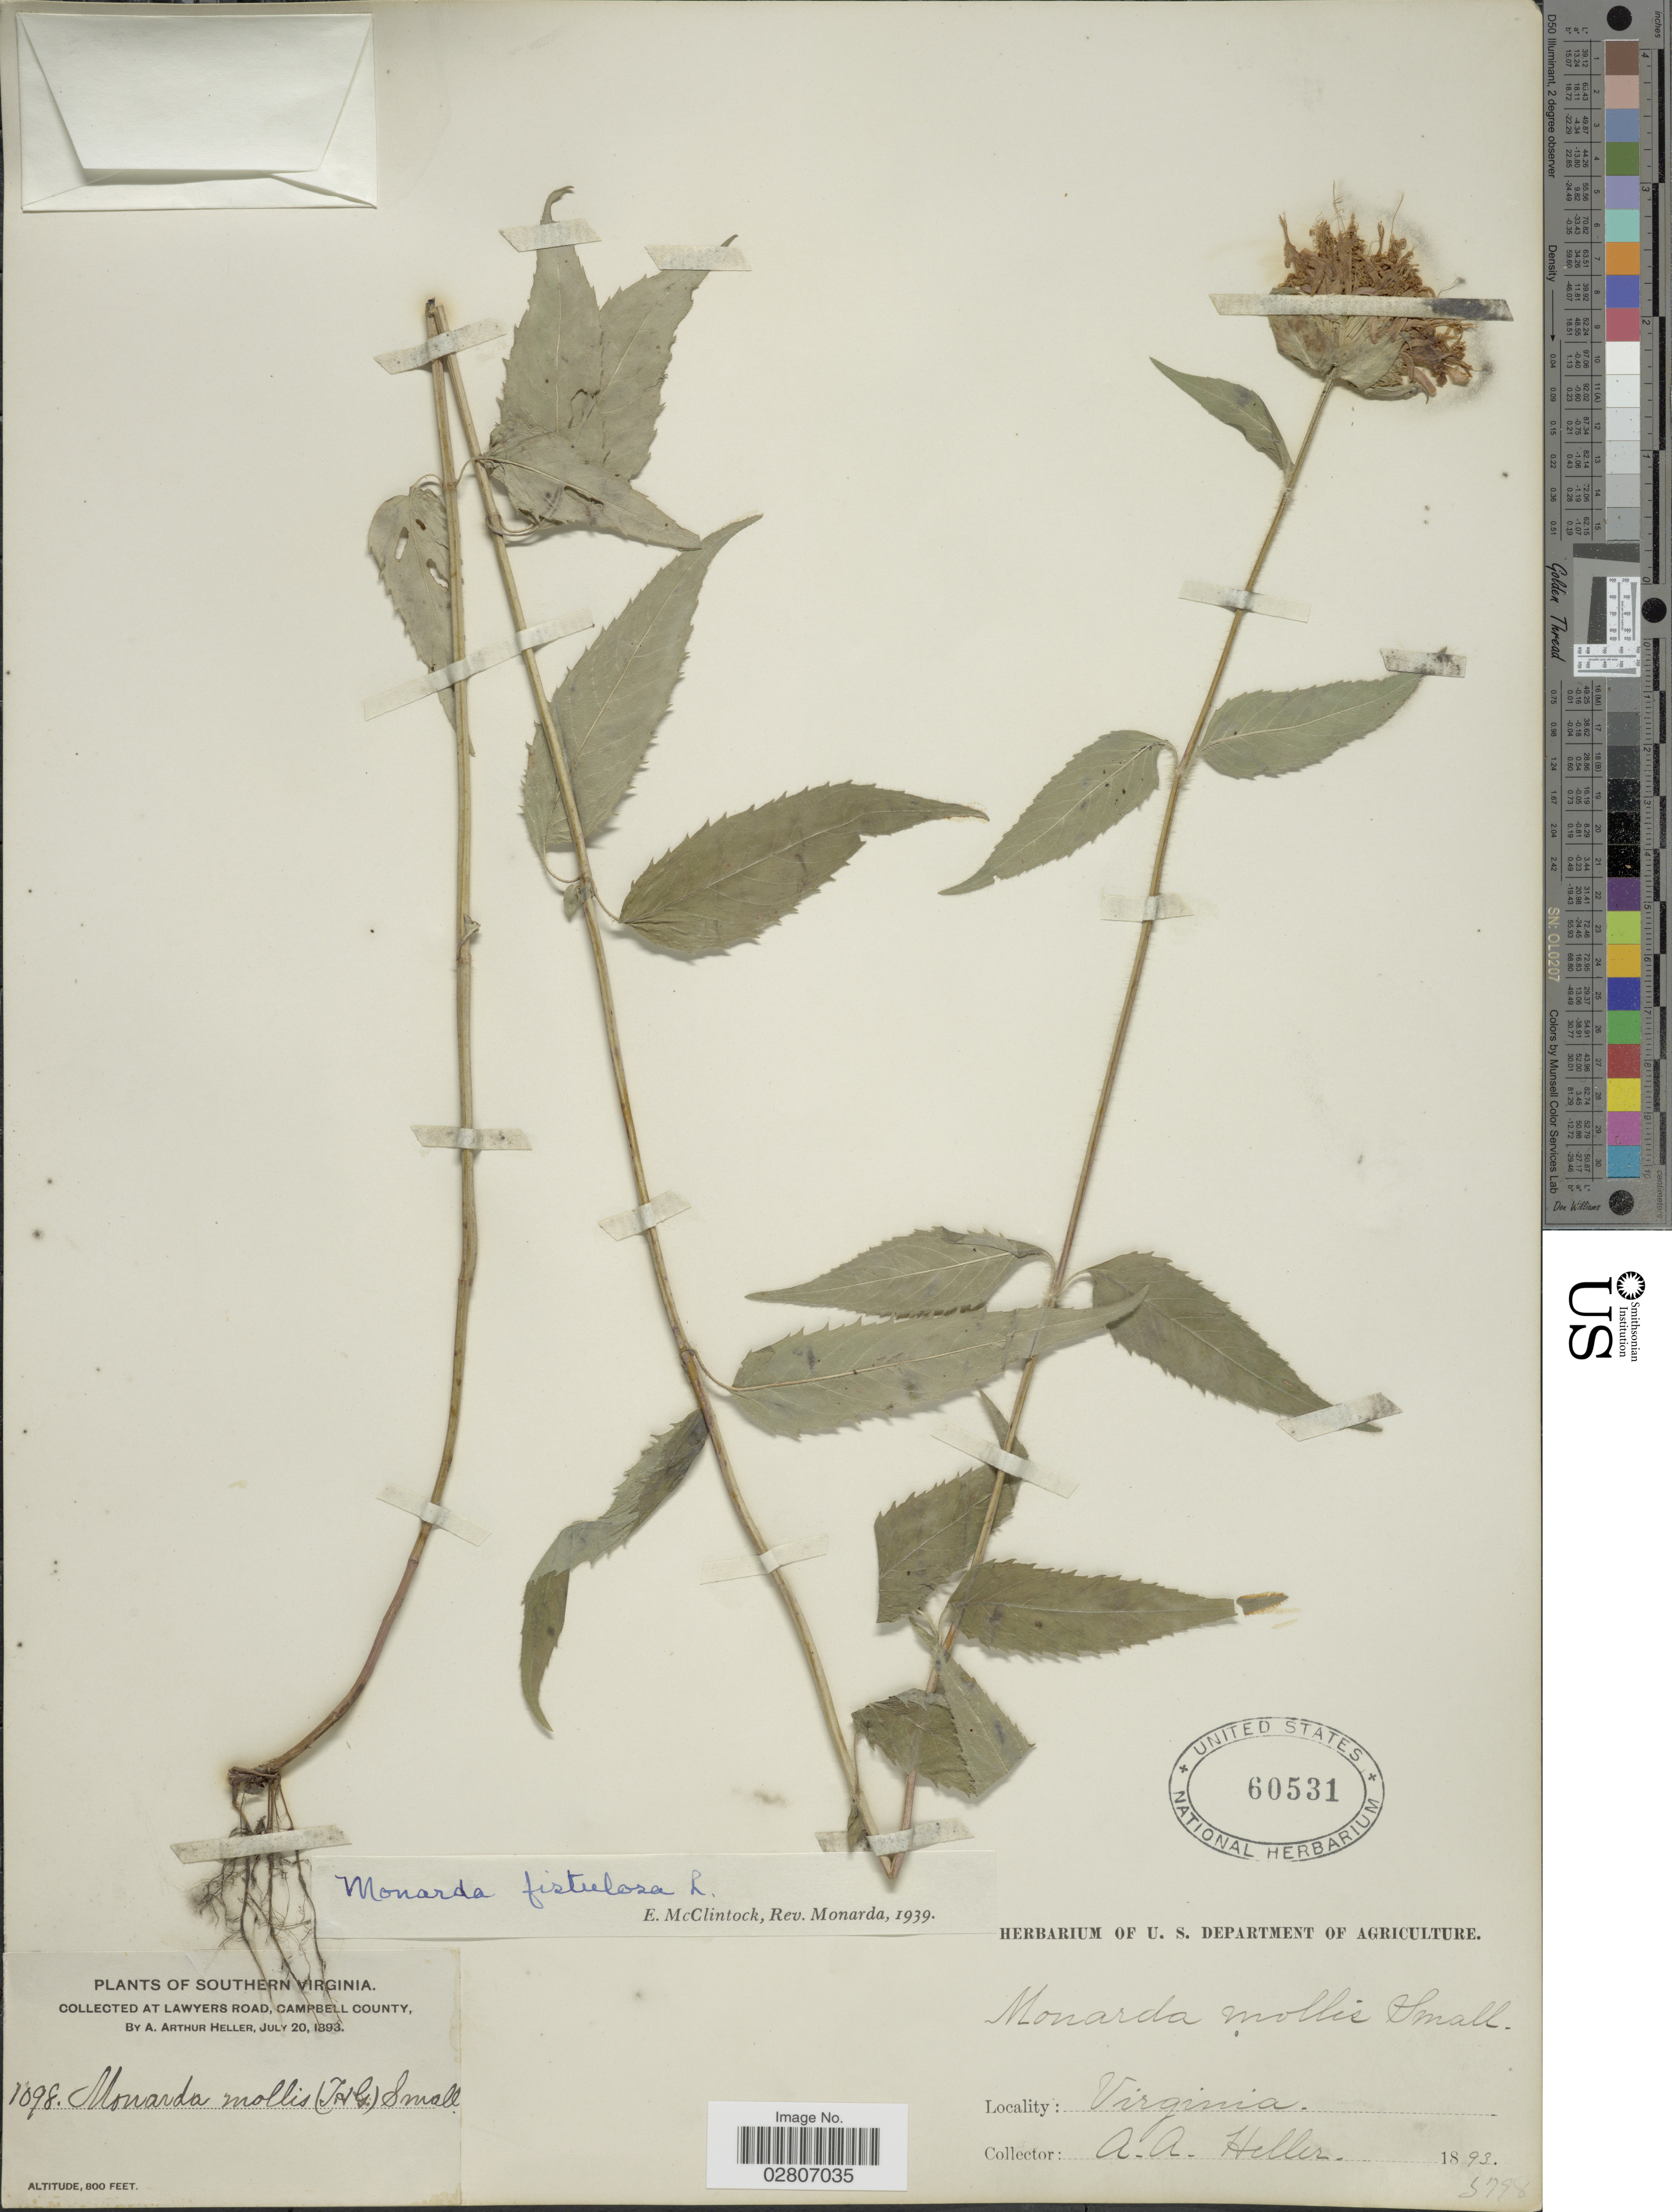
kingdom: Plantae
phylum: Tracheophyta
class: Magnoliopsida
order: Lamiales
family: Lamiaceae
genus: Monarda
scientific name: Monarda fistulosa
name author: L.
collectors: A. A. Heller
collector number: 1098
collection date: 1893-07-20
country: United States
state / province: Virginia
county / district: Campbell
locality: Southern Virginia. At Lawyers road, Campbell County.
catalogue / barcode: US 60531